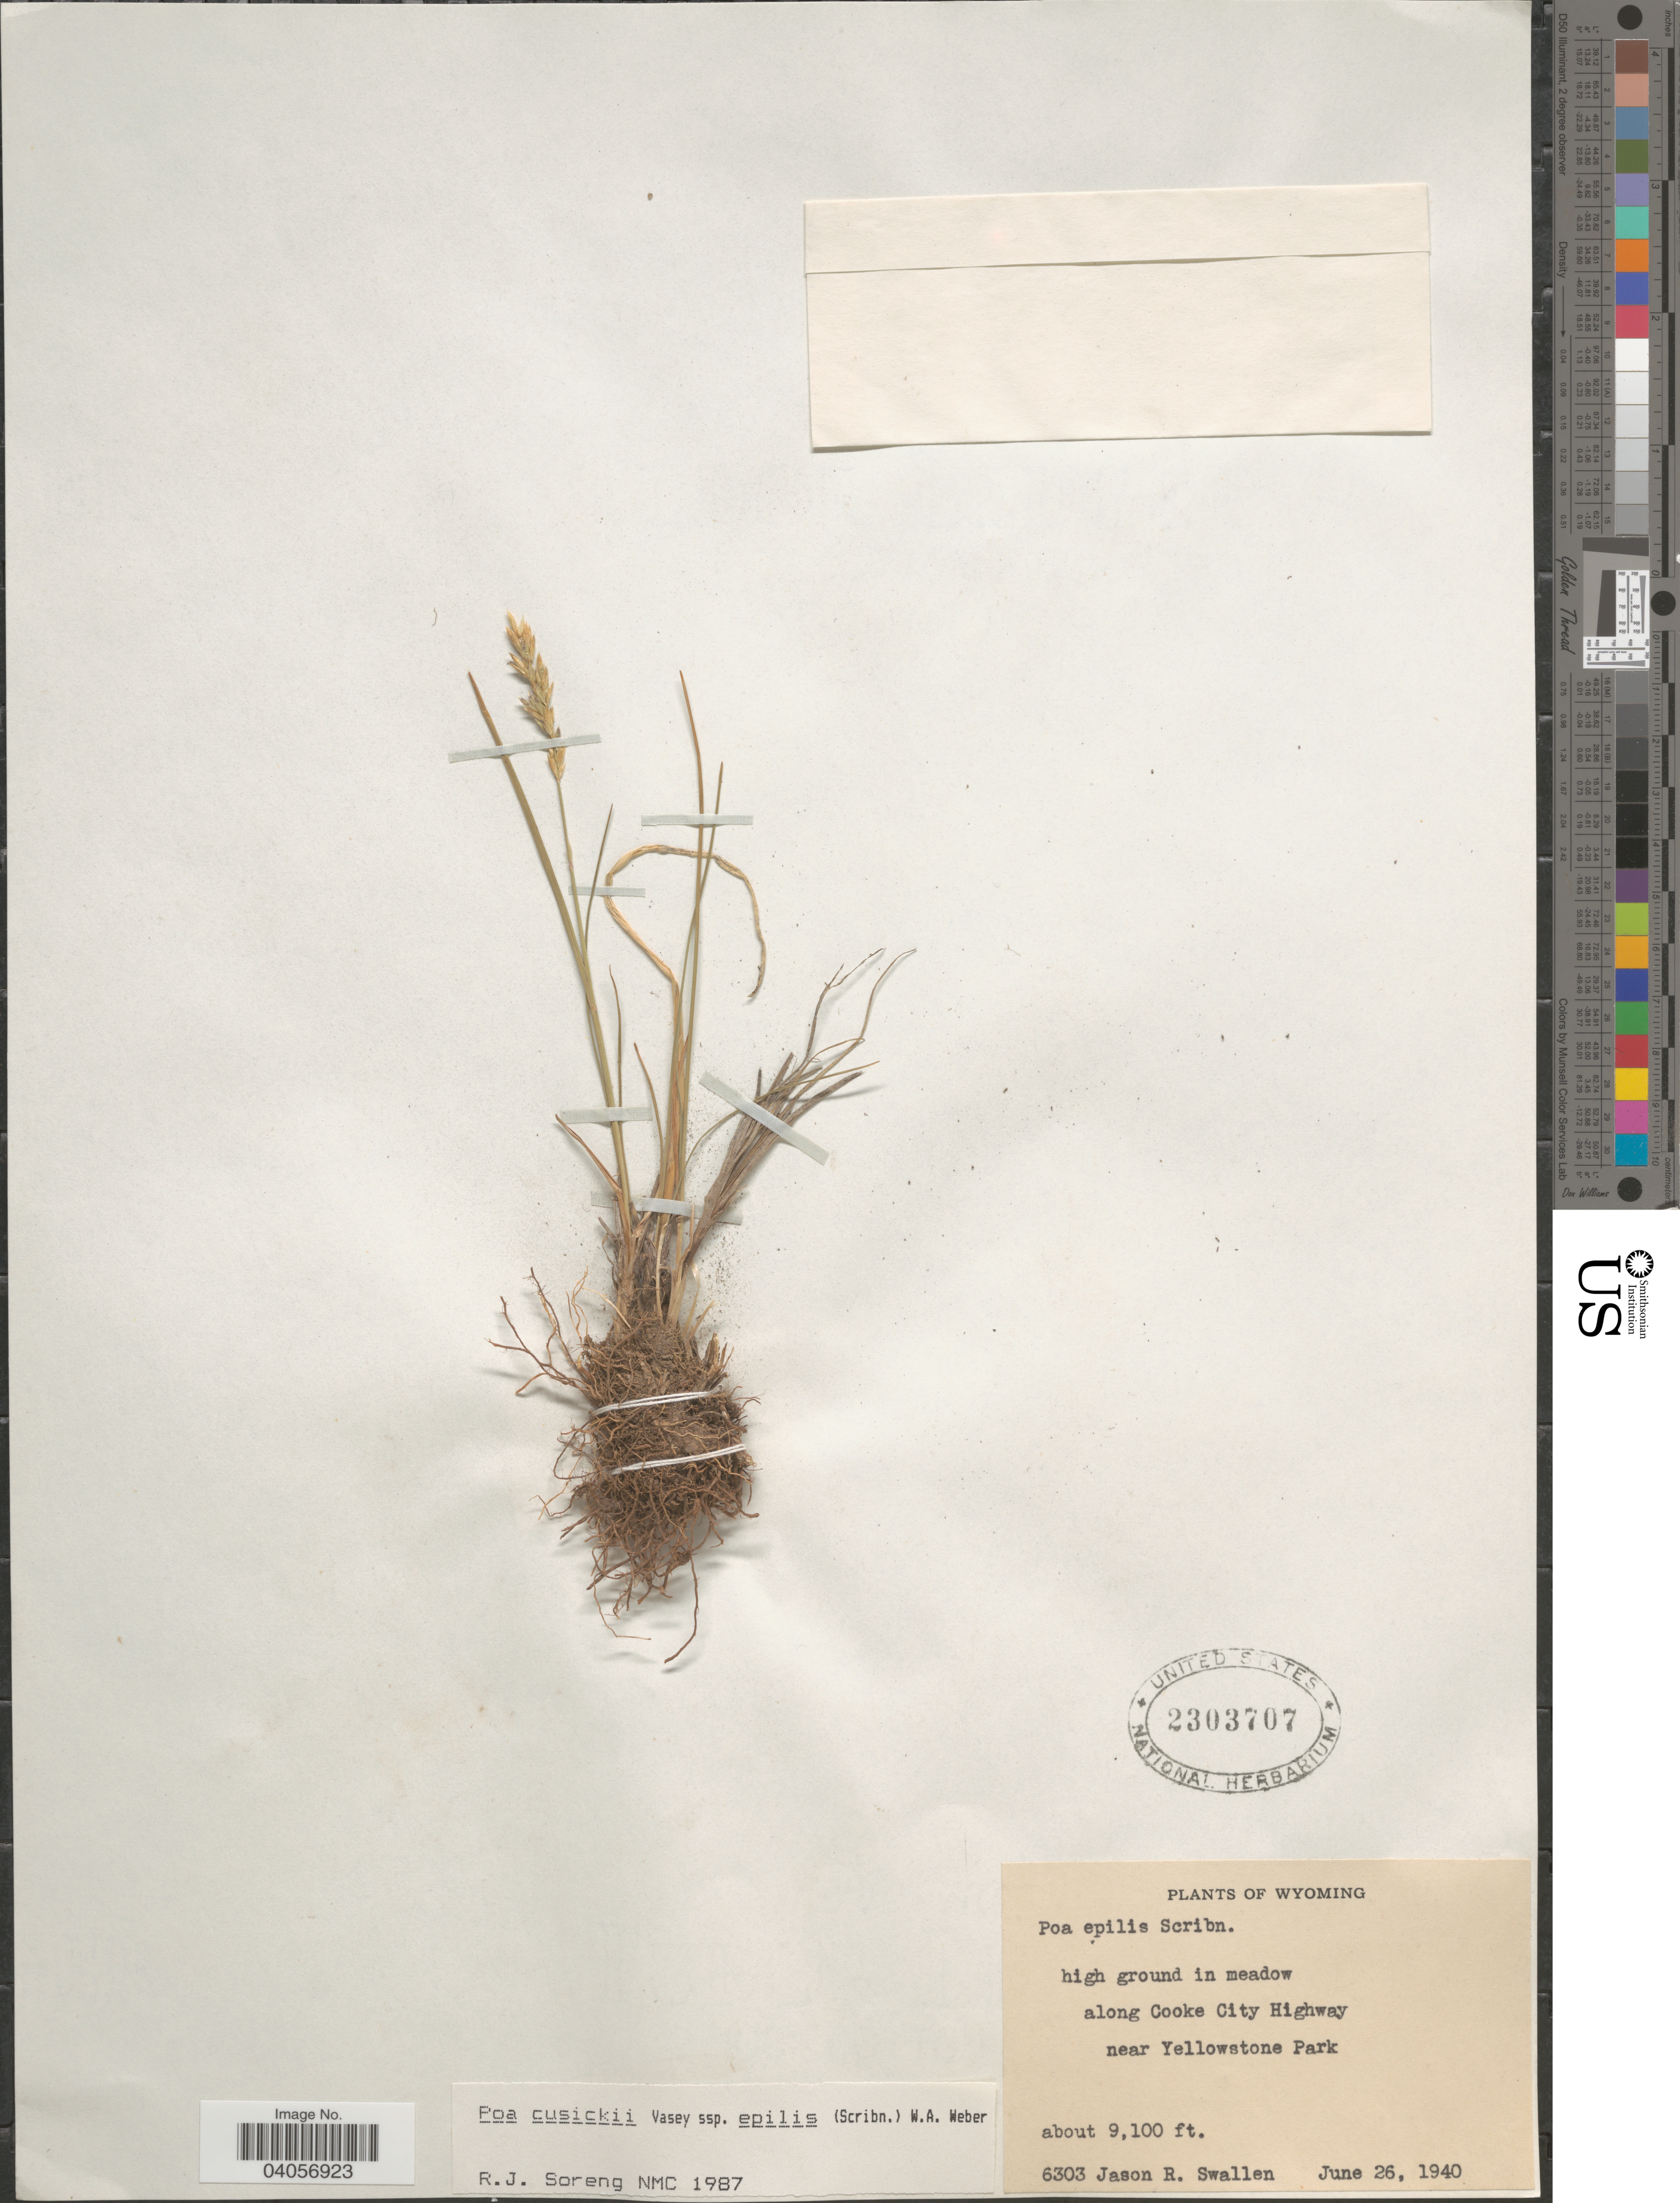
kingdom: Plantae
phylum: Tracheophyta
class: Liliopsida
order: Poales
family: Poaceae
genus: Poa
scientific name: Poa cusickii subsp. epilis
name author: (Scribn.) W.A. Weber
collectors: J. R. Swallen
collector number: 6303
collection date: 1940-06-26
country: United States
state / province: Wyoming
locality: High ground in meadow along Cooke City Highway near Yellowstone Park.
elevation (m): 2774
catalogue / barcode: US 2303707